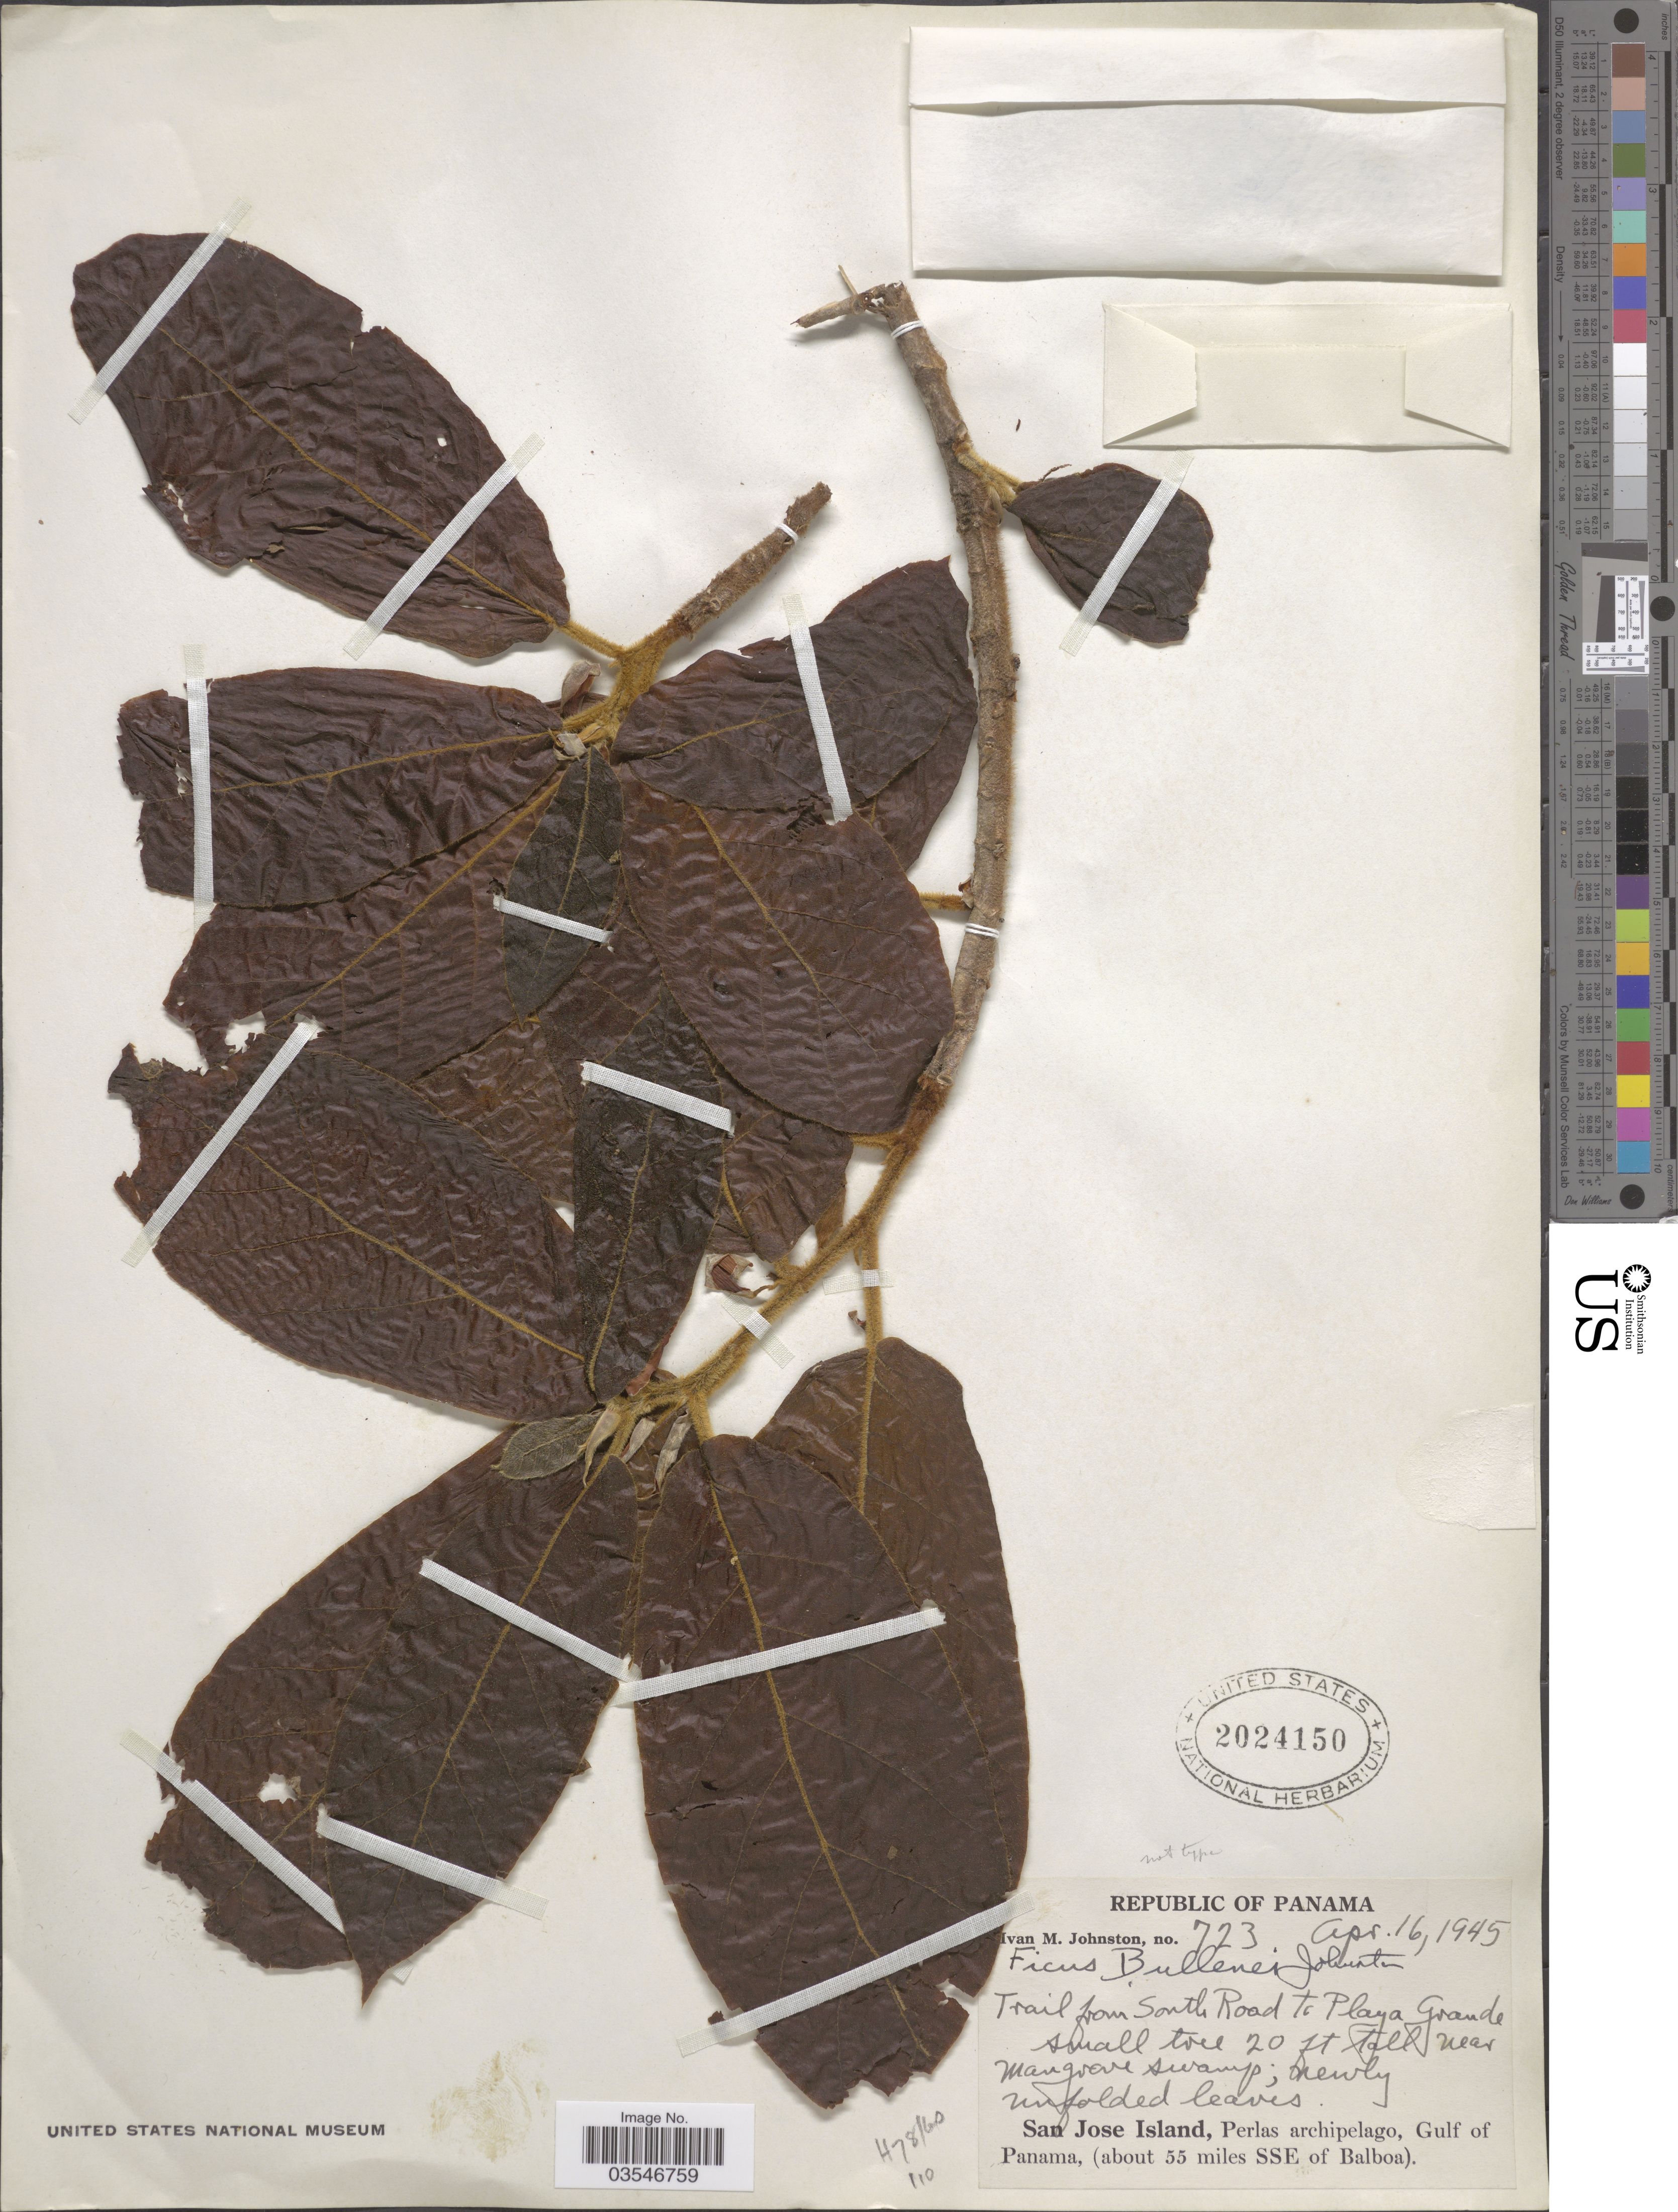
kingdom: Plantae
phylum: Tracheophyta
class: Magnoliopsida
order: Rosales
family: Moraceae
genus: Ficus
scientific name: Ficus bullenei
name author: I.M. Johnst.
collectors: I.M. Johnston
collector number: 723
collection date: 1945-04-16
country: Panama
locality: Trail from South Road to Playa Grande. San Jose Island, Perlas archipelago, Gulf of Panama, (about 55 miles SSE of Balboa).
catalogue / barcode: US 2024150